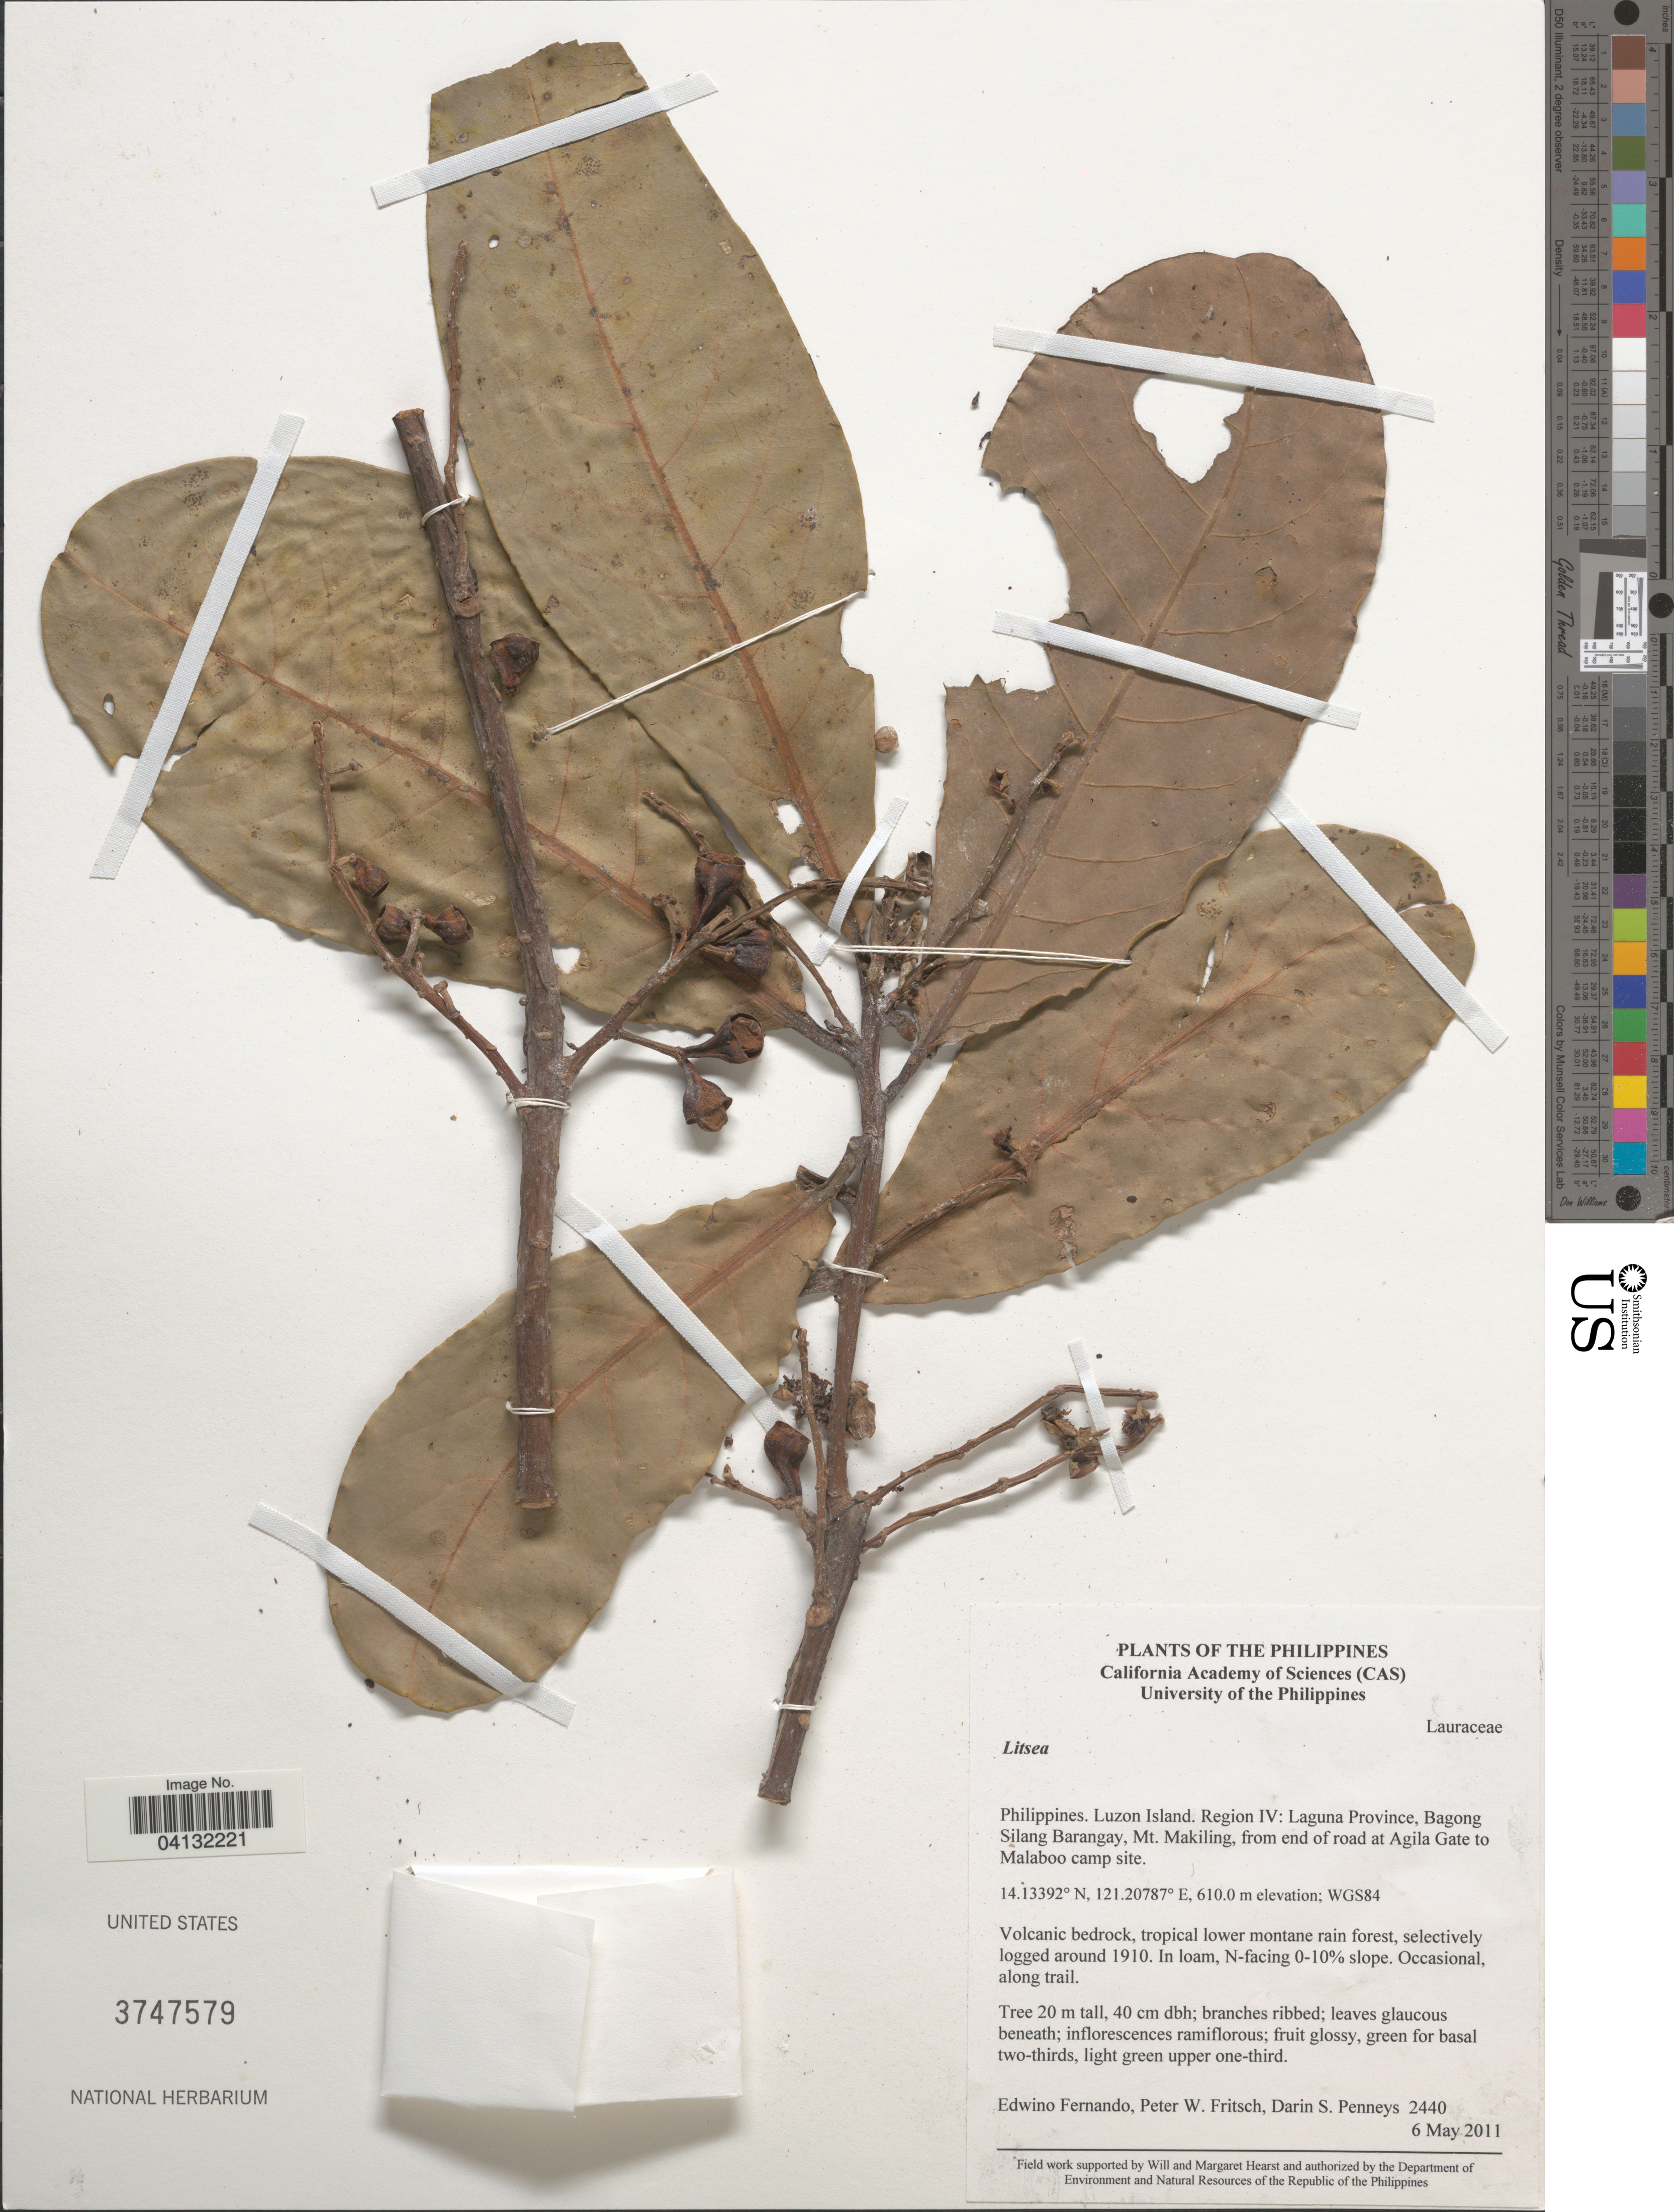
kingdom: Plantae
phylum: Tracheophyta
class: Magnoliopsida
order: Laurales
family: Lauraceae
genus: Litsea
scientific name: Litsea sp.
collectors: E. S. Fernando, P. W. Fritsch & D. S. Penneys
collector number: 2440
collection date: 2011-05-06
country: Philippines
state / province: Calabarzon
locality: Luzon Island. Region IV: Laguna Province, Bagong Silang Barangay, Mt. Makiling, from end of road at Agila Gate to Malaboo camp site. WGS84. N-facing 0-10% slope.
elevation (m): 610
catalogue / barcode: US 3747579